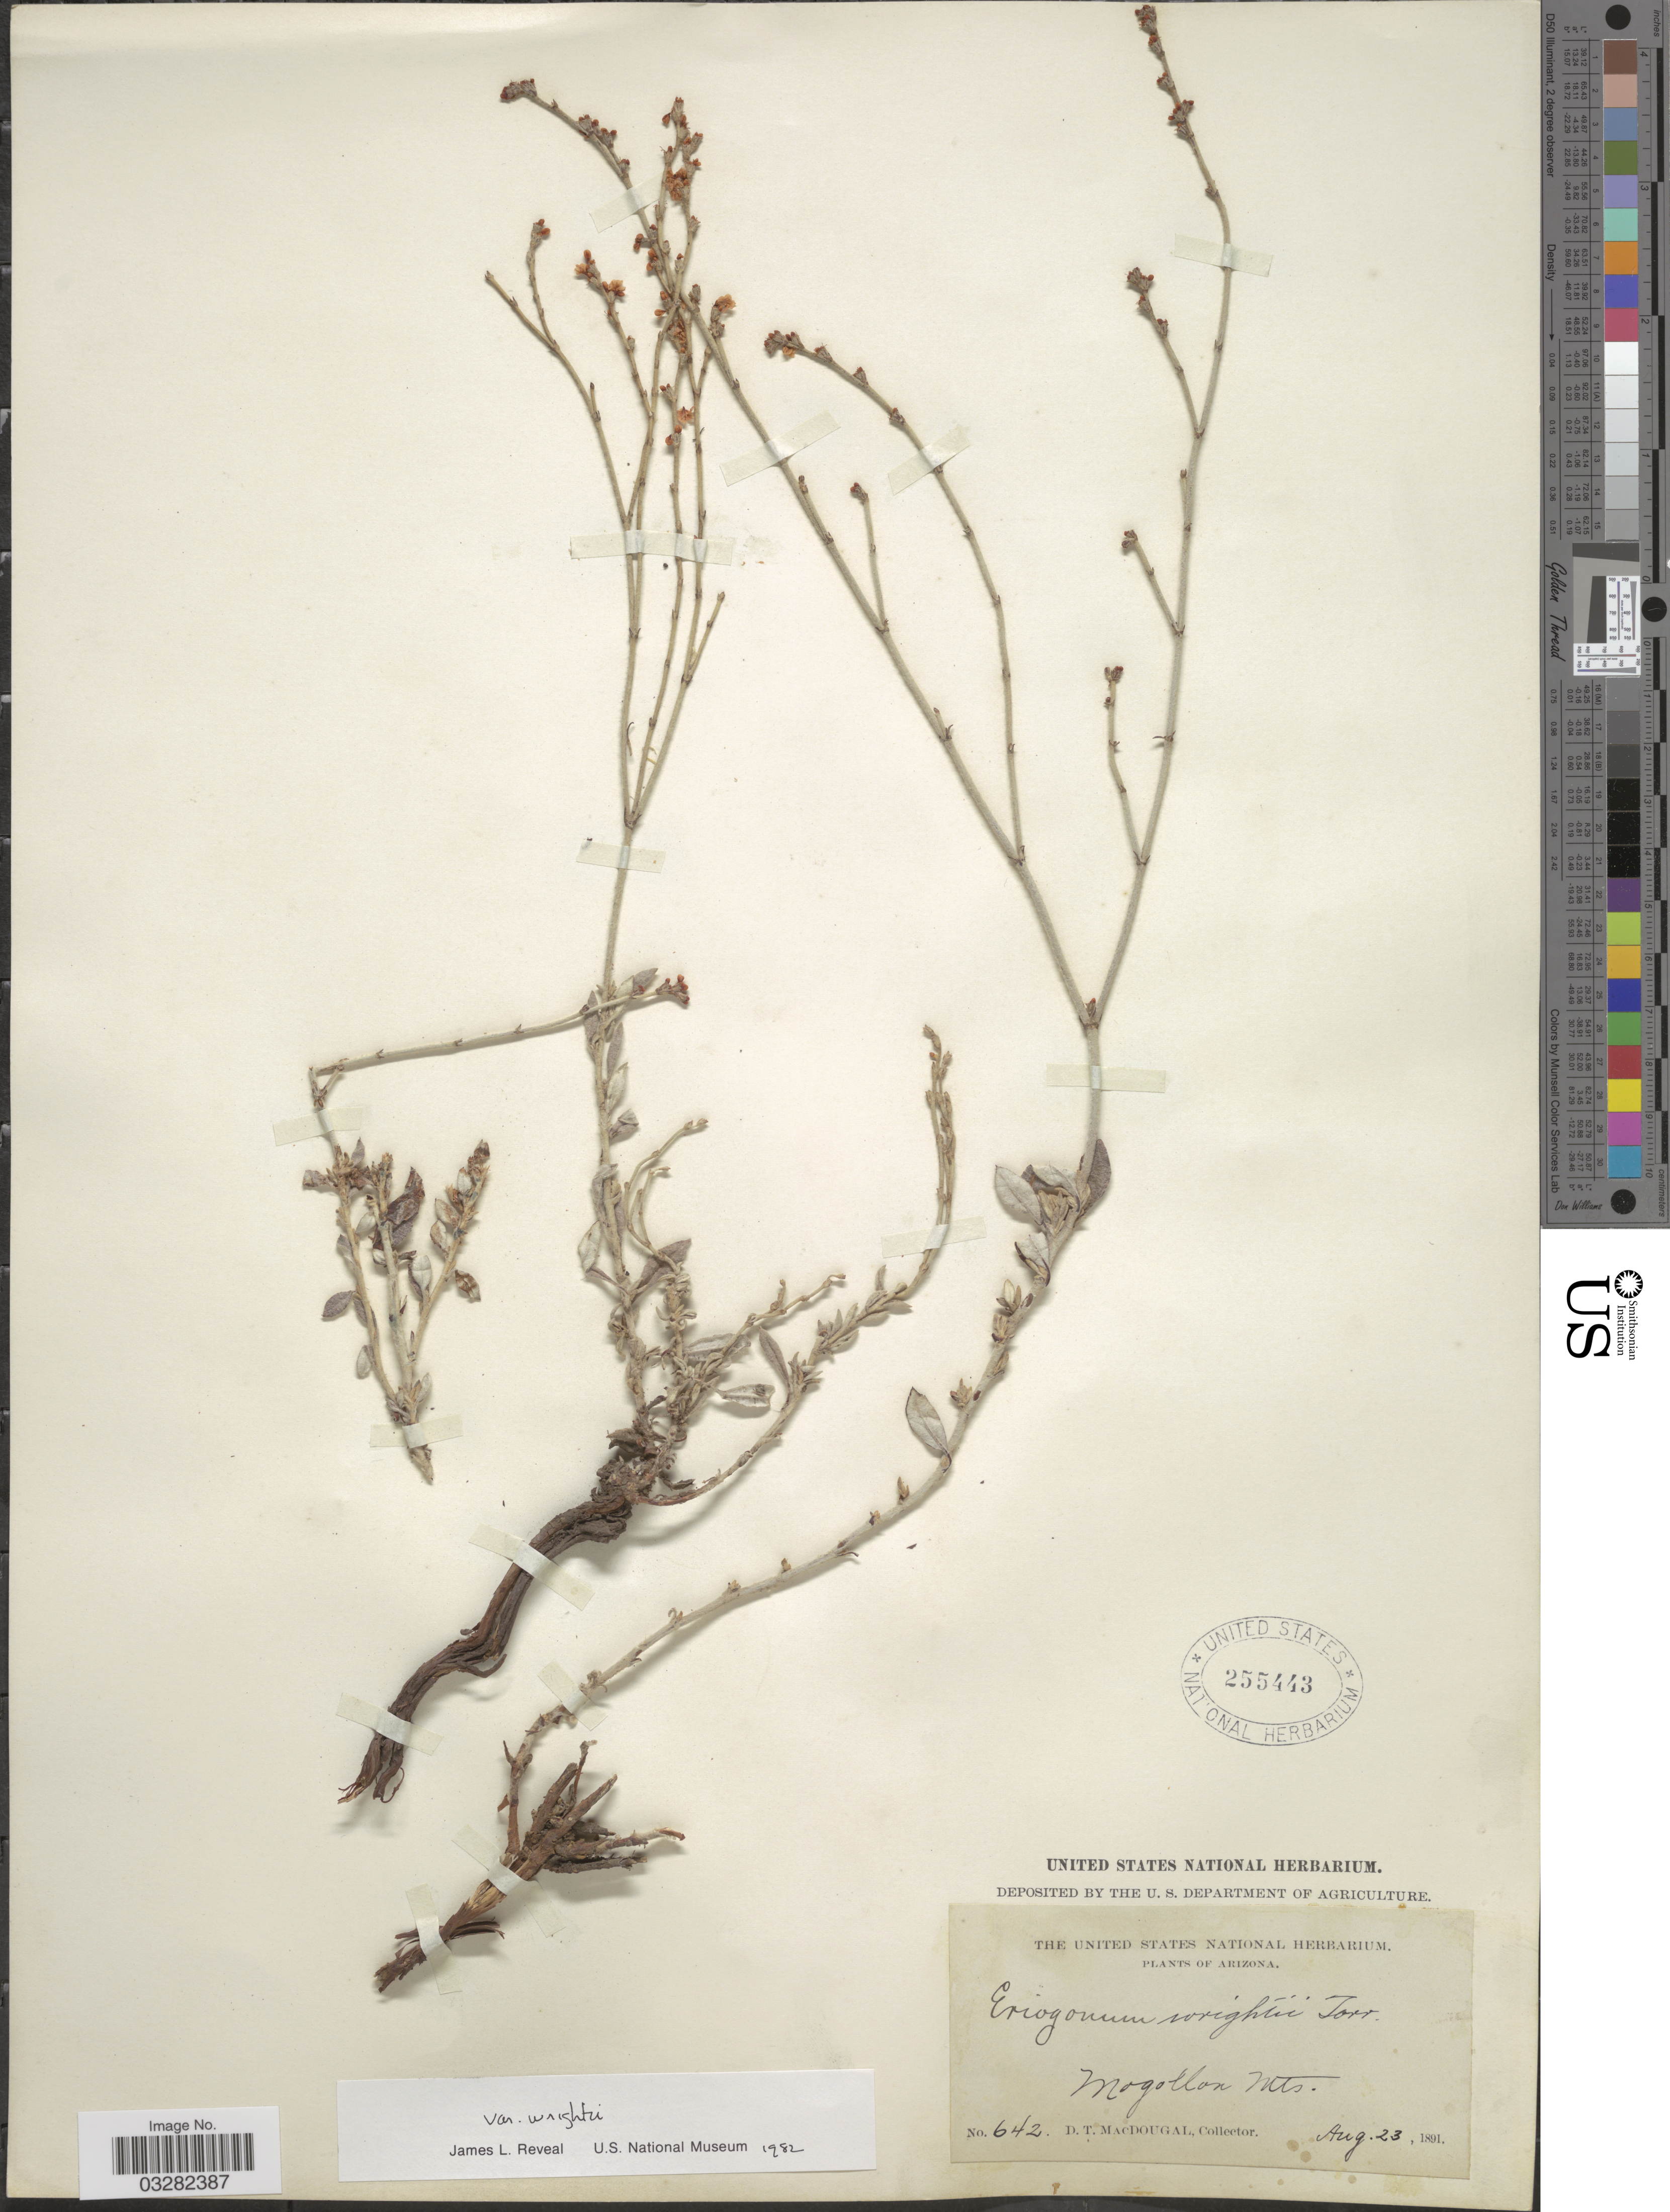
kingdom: Plantae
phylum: Tracheophyta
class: Magnoliopsida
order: Caryophyllales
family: Polygonaceae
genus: Eriogonum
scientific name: Eriogonum wrightii var. wrightii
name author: Torr. ex Benth.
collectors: D. T. MacDougal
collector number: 642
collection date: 1891-08-23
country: United States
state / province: Arizona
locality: Mogollon Mts.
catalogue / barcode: US 255443